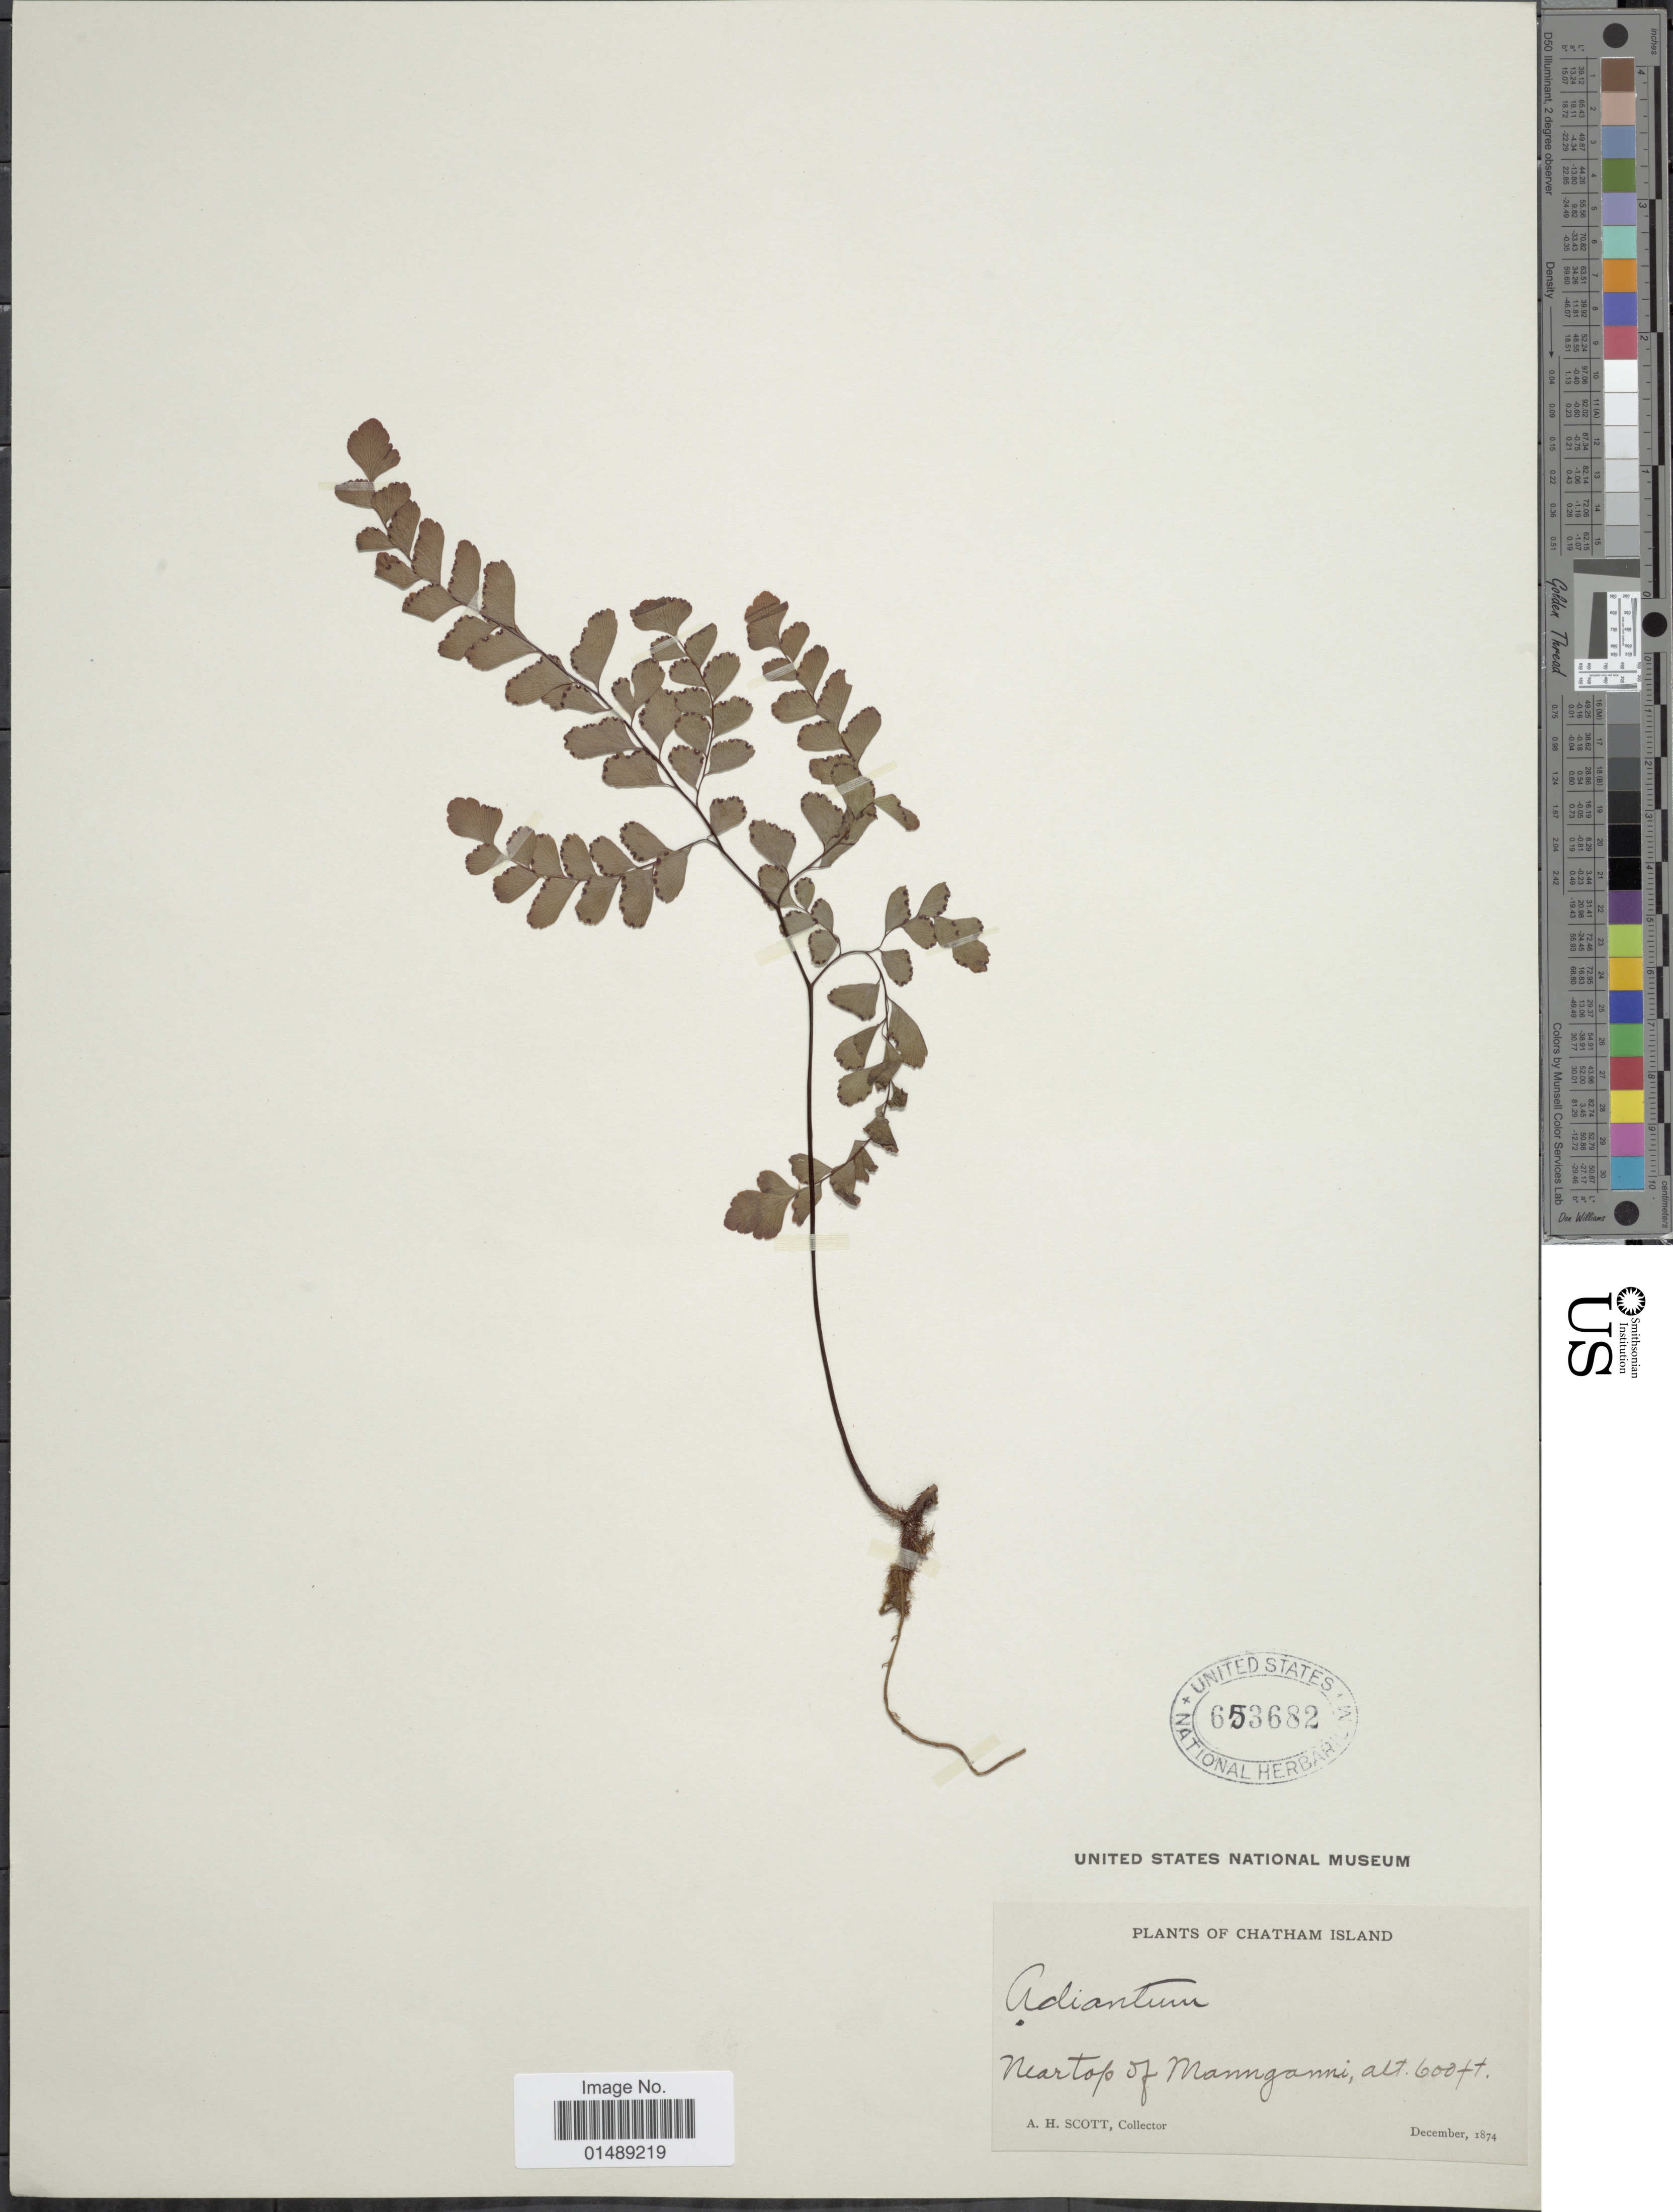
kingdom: Plantae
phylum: Tracheophyta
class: Polypodiopsida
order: Polypodiales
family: Pteridaceae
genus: Adiantum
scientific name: Adiantum affine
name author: Willd.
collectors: A. H. Scott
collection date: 1874-12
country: New Zealand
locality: Chatham Island, Near top of Mannganni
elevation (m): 183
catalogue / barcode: US 653682